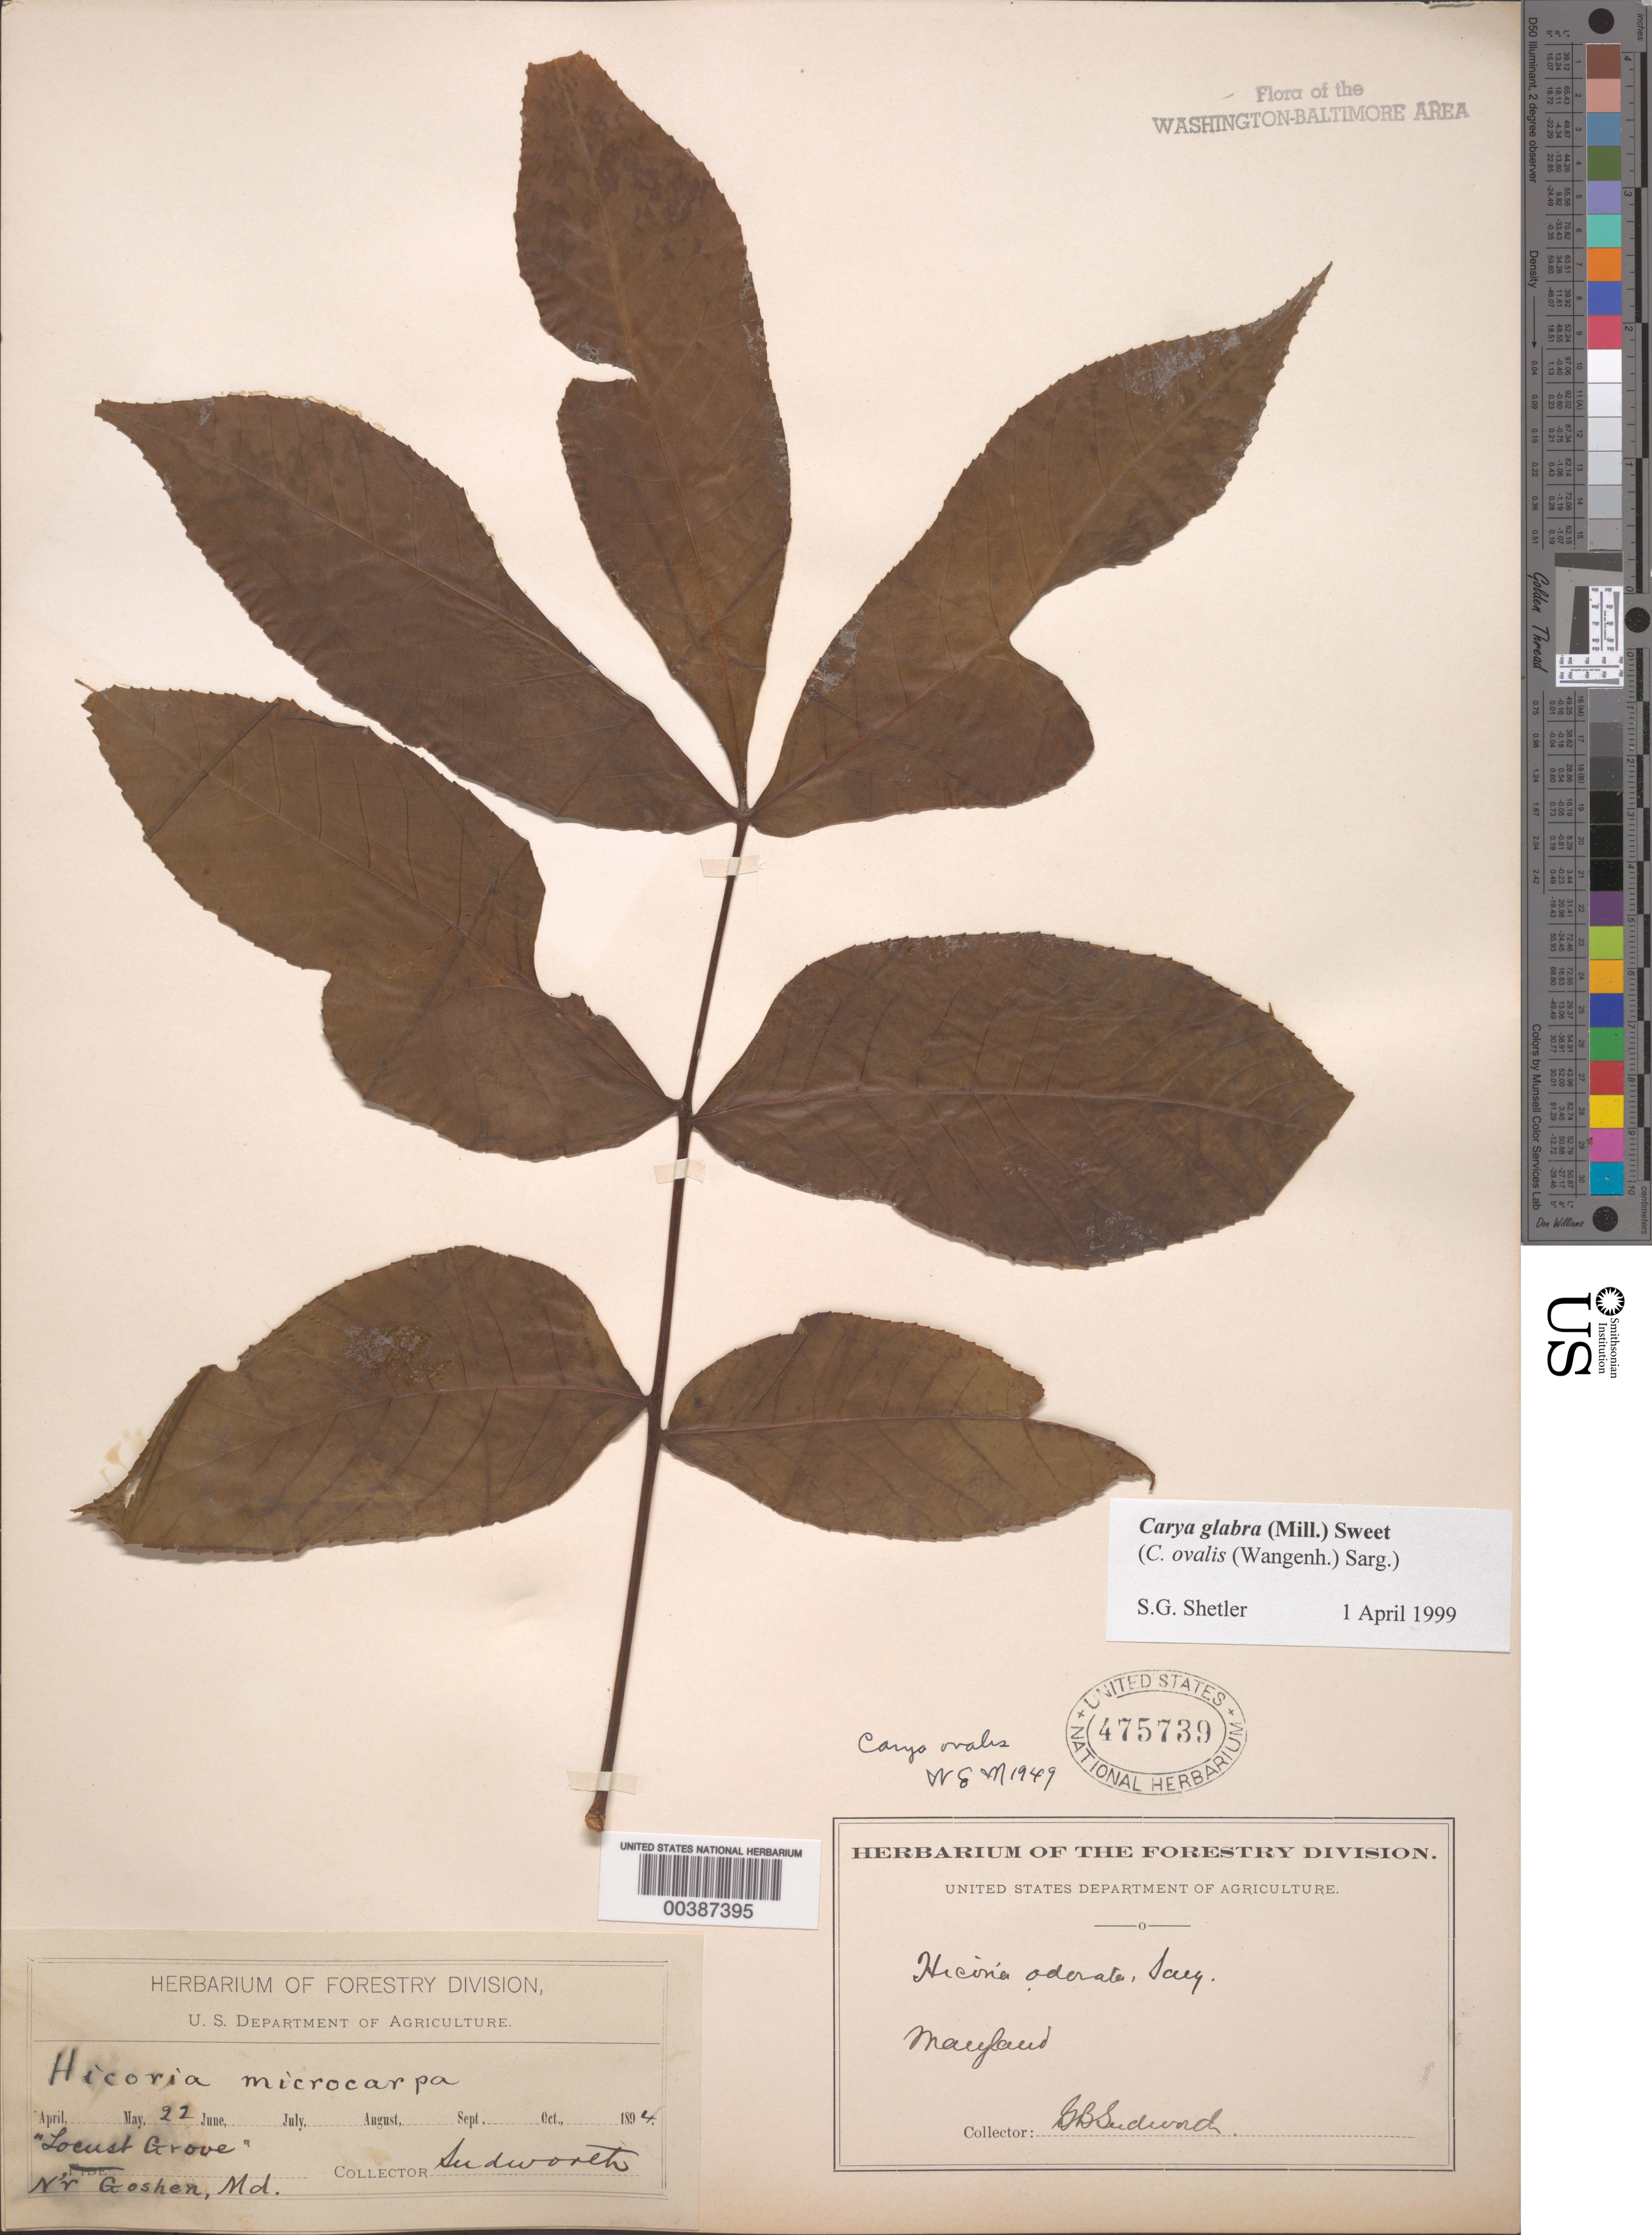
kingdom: Plantae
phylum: Tracheophyta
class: Magnoliopsida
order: Fagales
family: Juglandaceae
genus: Carya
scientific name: Carya glabra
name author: (Mill.) Sweet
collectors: G. B. Sudworth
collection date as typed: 22 May 1894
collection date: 1894-05-22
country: United States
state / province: Maryland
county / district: Montgomery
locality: Locust Grove near Goshen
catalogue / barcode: US 475739